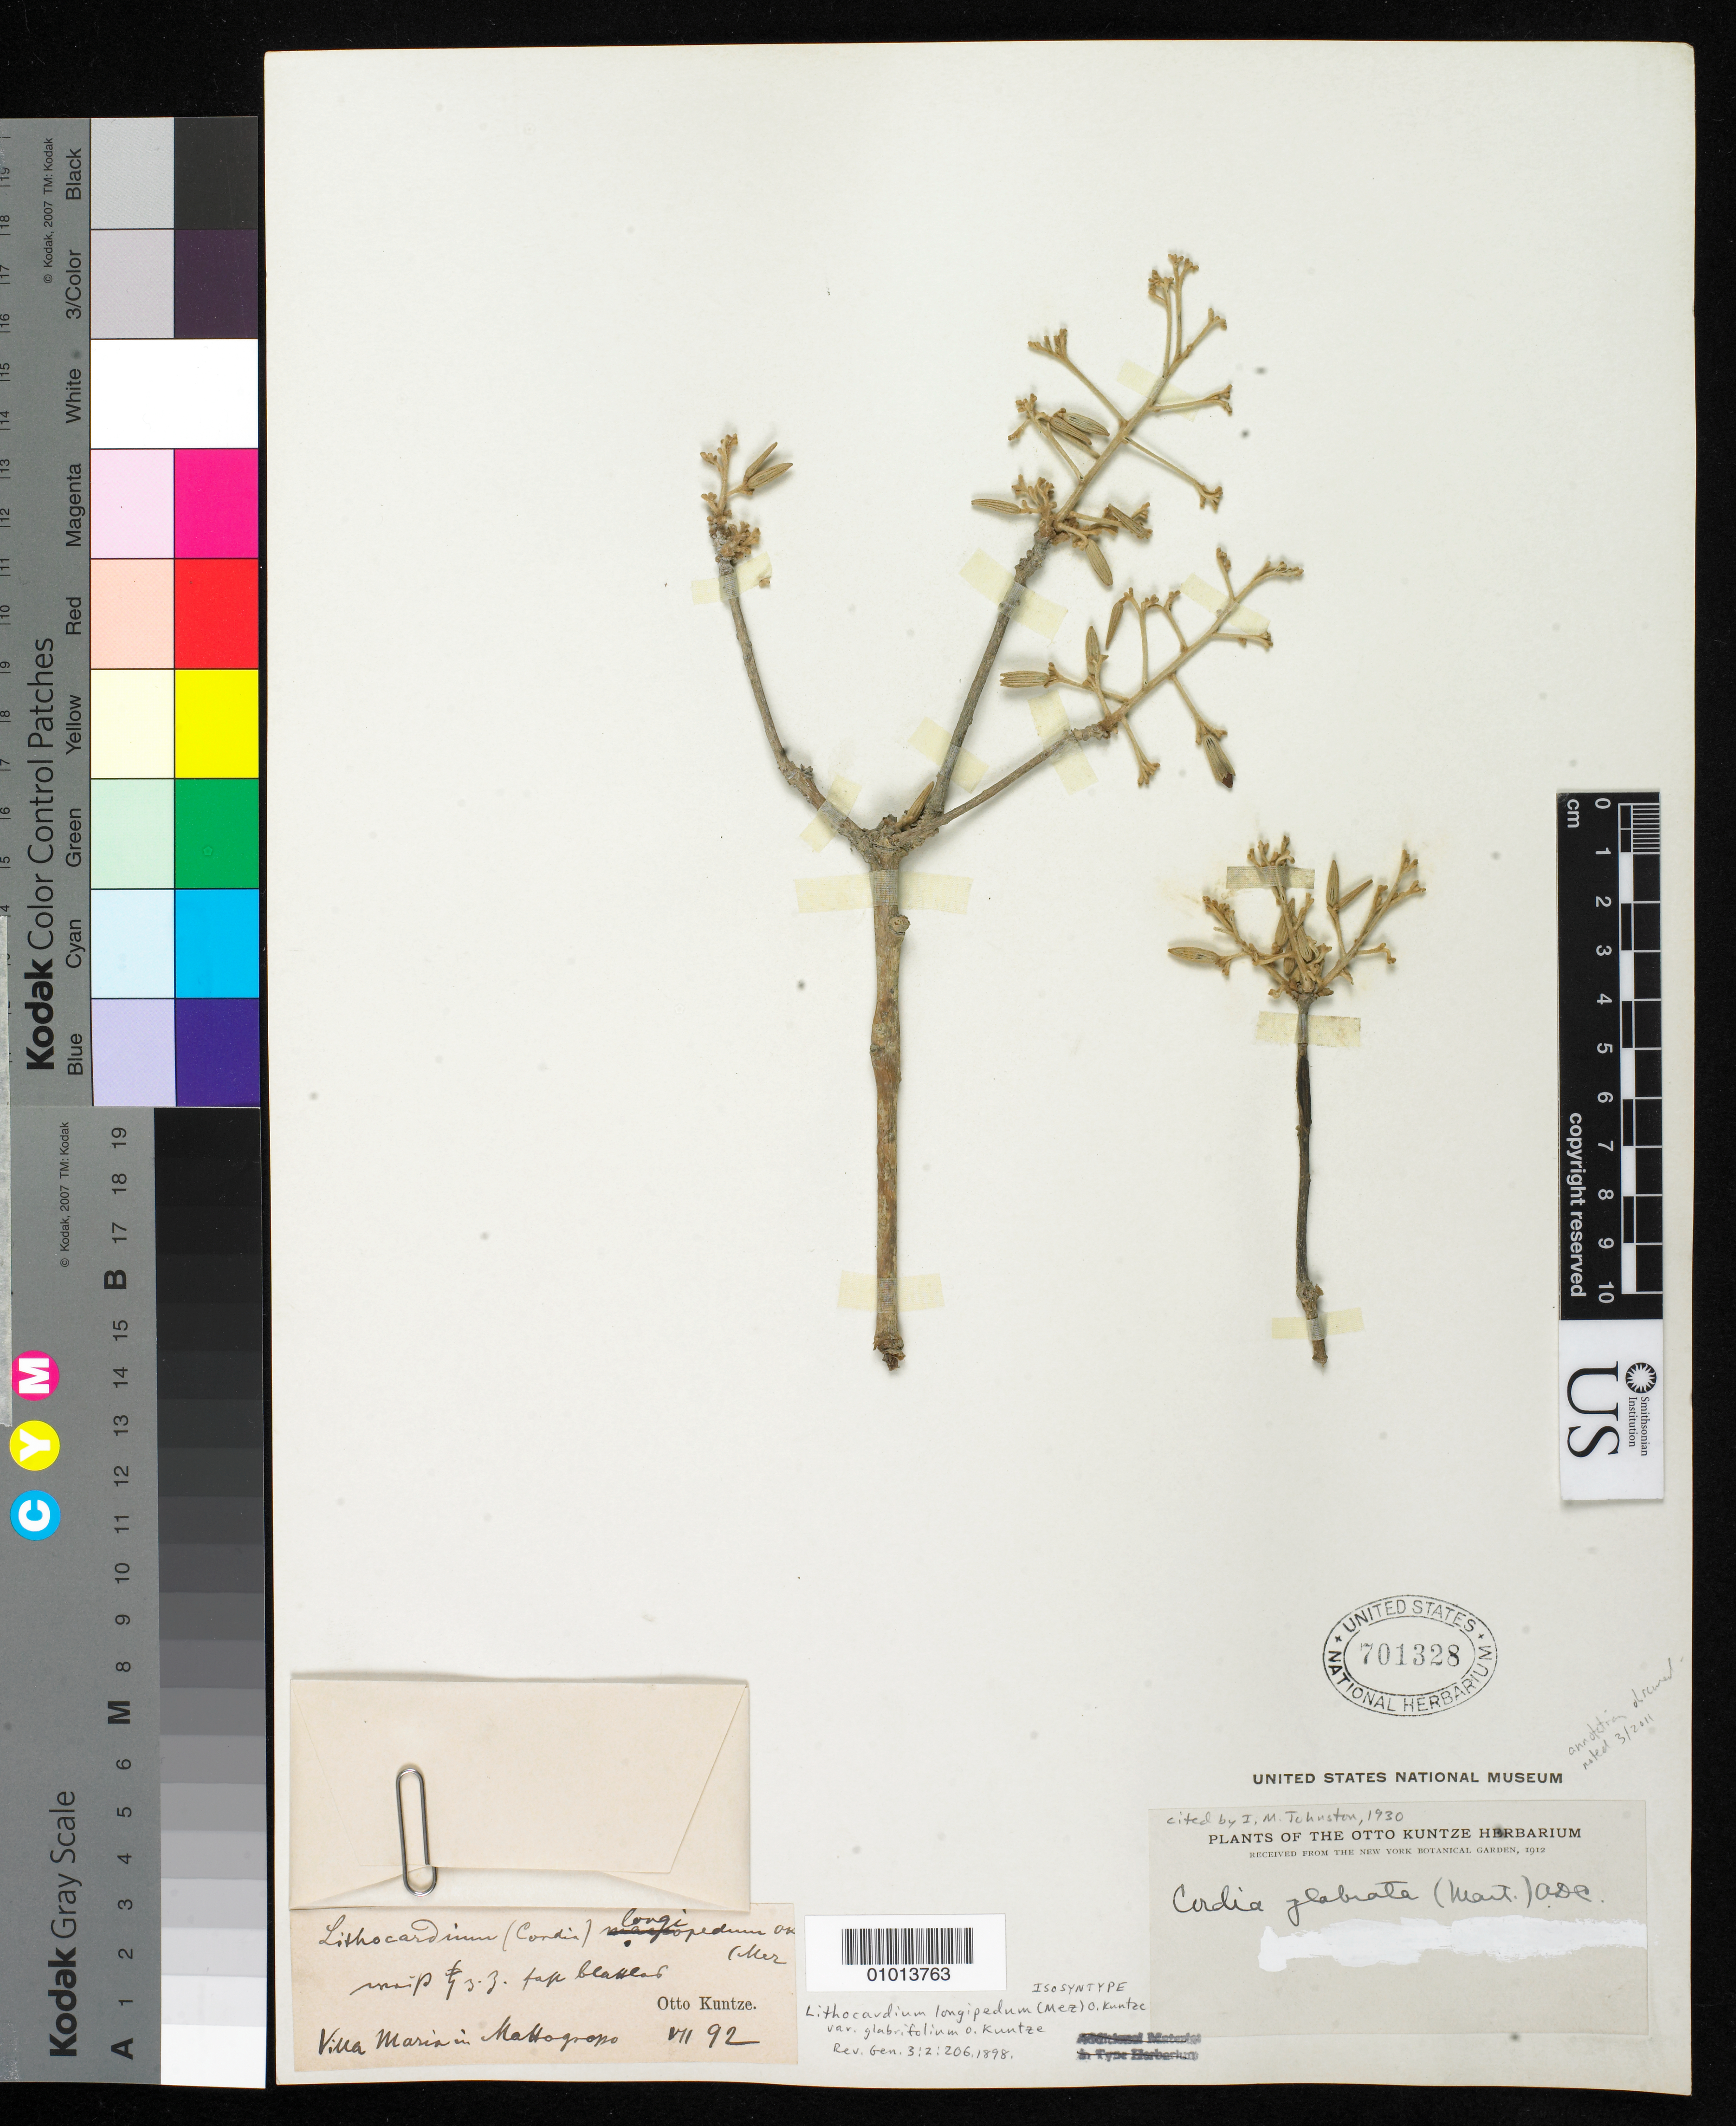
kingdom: Plantae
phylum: Tracheophyta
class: Magnoliopsida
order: Boraginales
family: Cordiaceae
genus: Lithocardium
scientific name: Lithocardium longipedum var. glabrifolium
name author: Kuntze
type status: Isosyntype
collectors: C.E.O. Kuntze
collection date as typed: Jul 1892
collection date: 1892-07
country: Brazil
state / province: Mato Grosso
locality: Mato Grosso, Villa Maria.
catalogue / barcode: US 701328